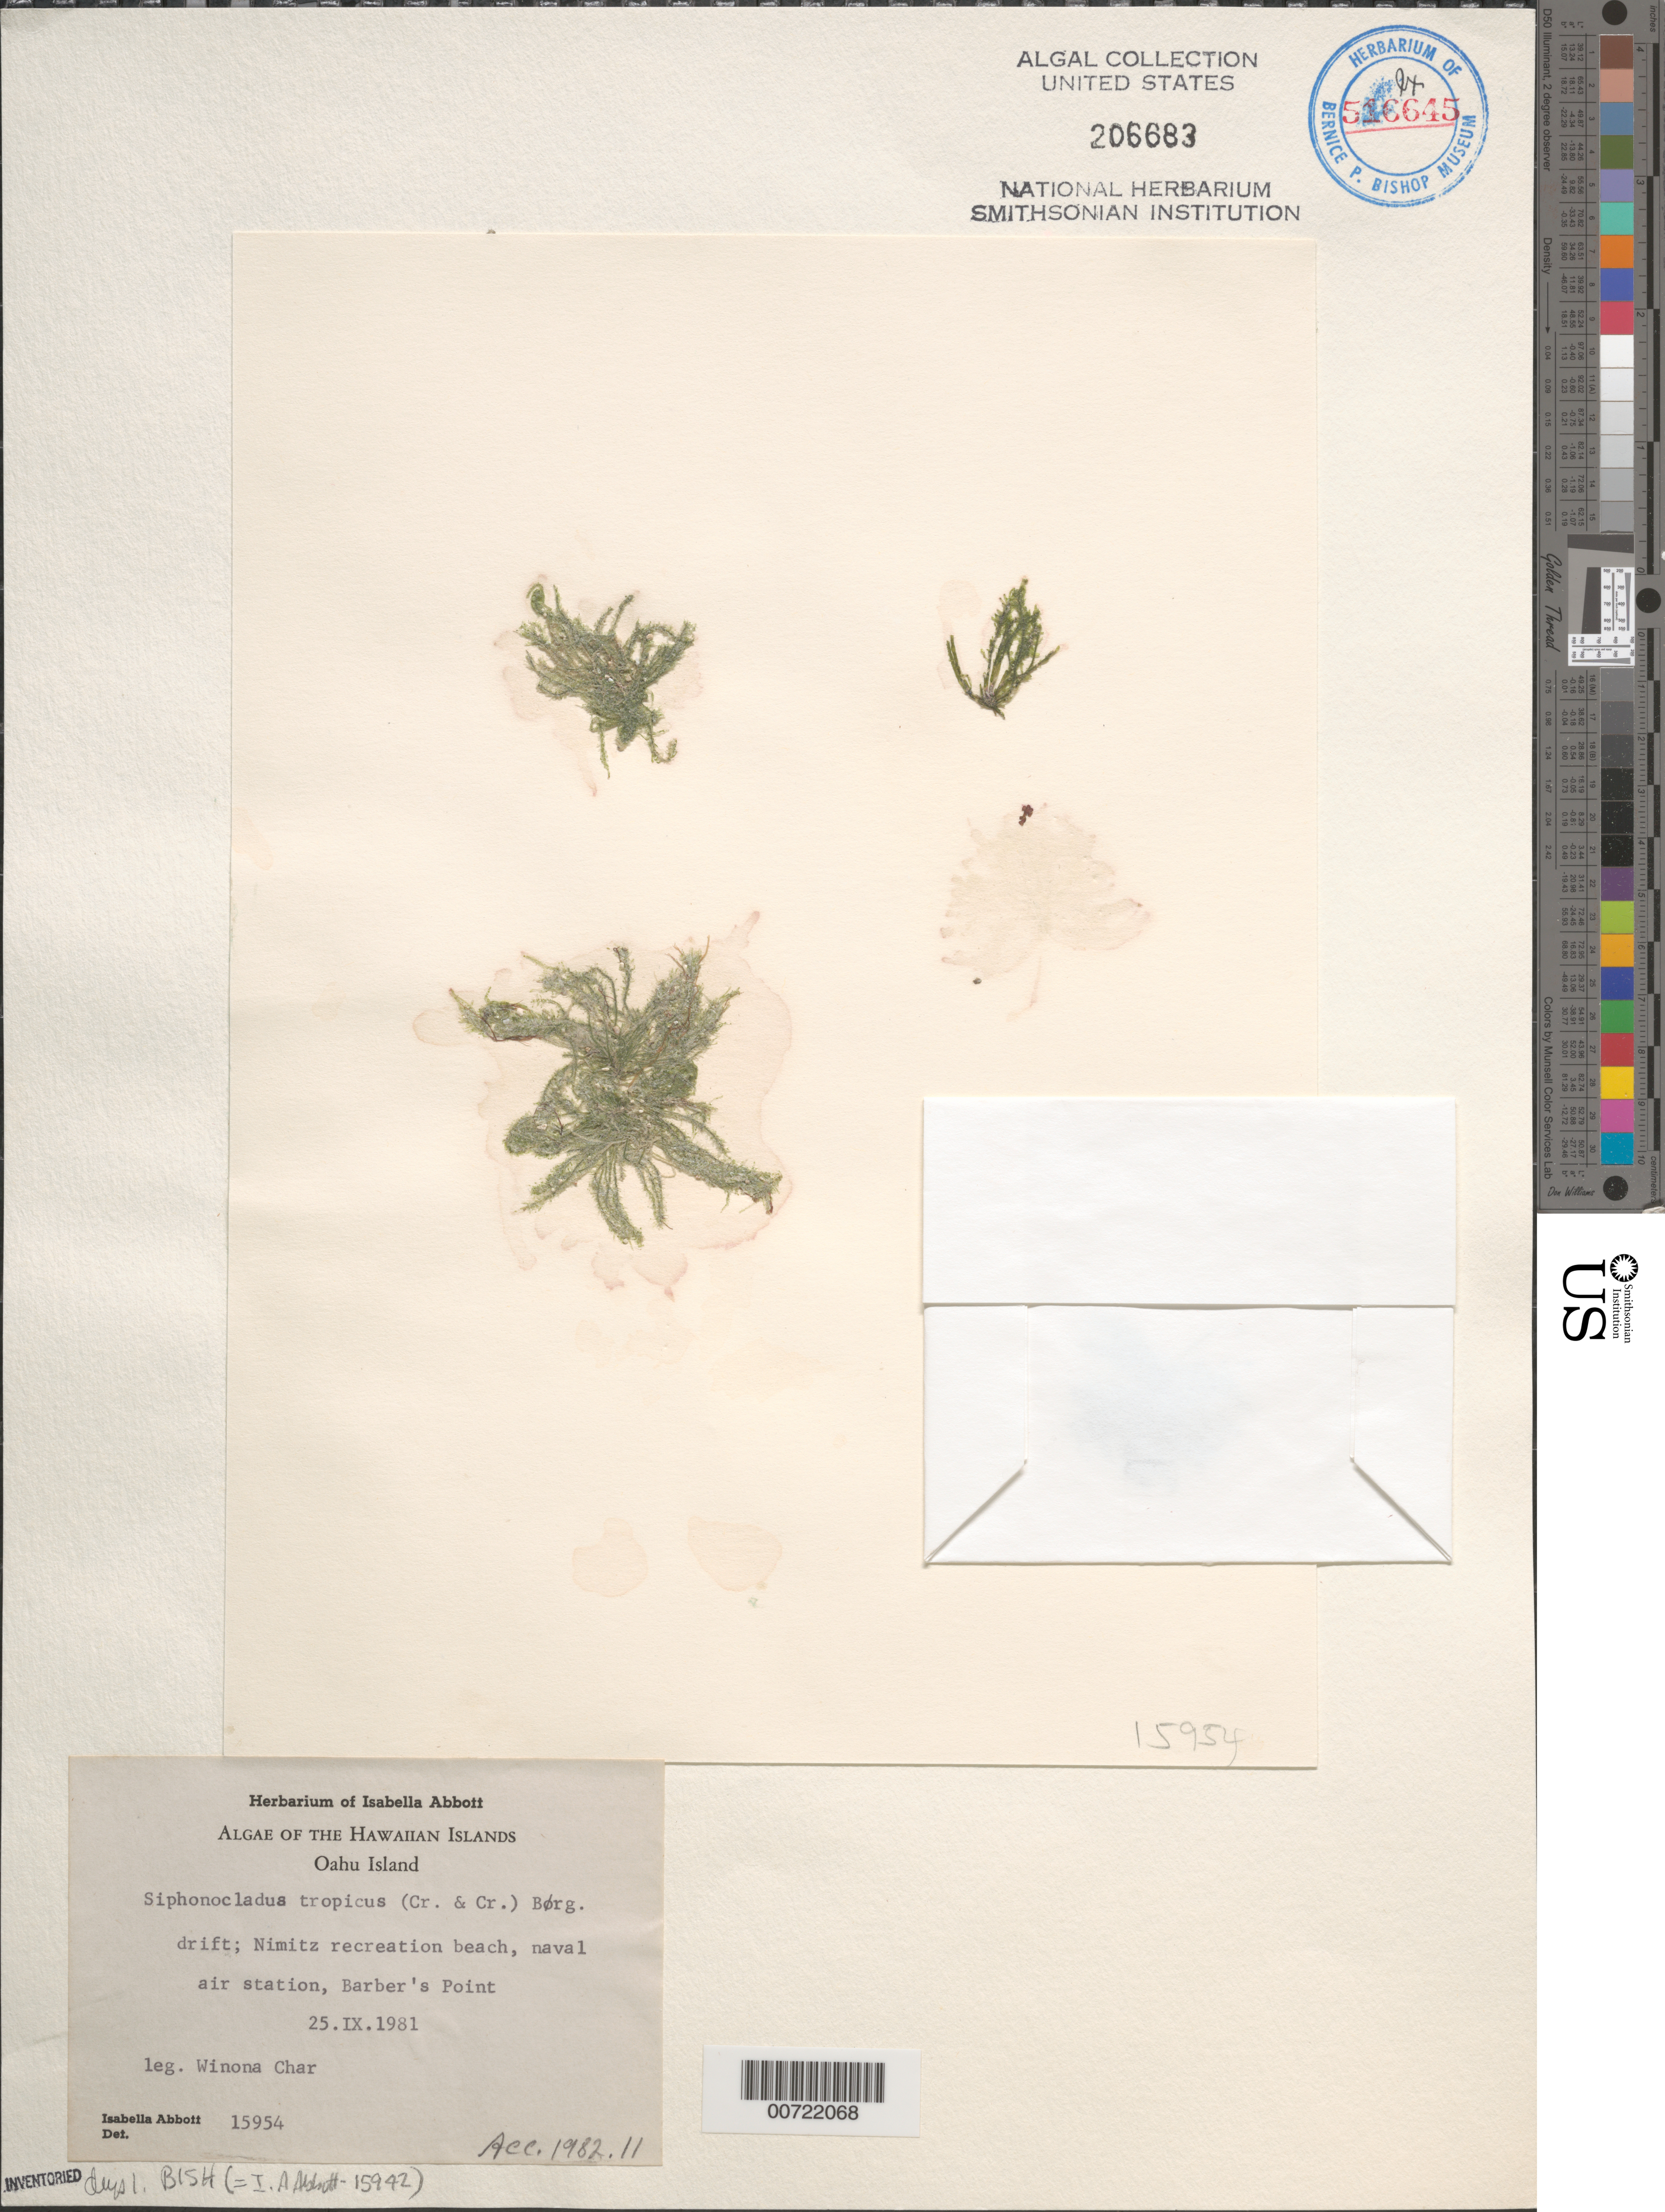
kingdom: Plantae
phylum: Chlorophyta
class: Ulvophyceae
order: Siphonocladales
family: Siphonocladaceae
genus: Siphonocladus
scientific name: Siphonocladus tropicus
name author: (P. Crouan & H. Crouan) J. Agardh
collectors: W. Char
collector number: IAA 15954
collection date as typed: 25 Sep 1981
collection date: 1981-09-25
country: United States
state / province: Hawaii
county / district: Honolulu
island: Oahu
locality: Barbers Point (Barber's Point), Nimitz Recreation Beach or Nimitz Recreation Field, Naval Air Station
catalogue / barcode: US 206683